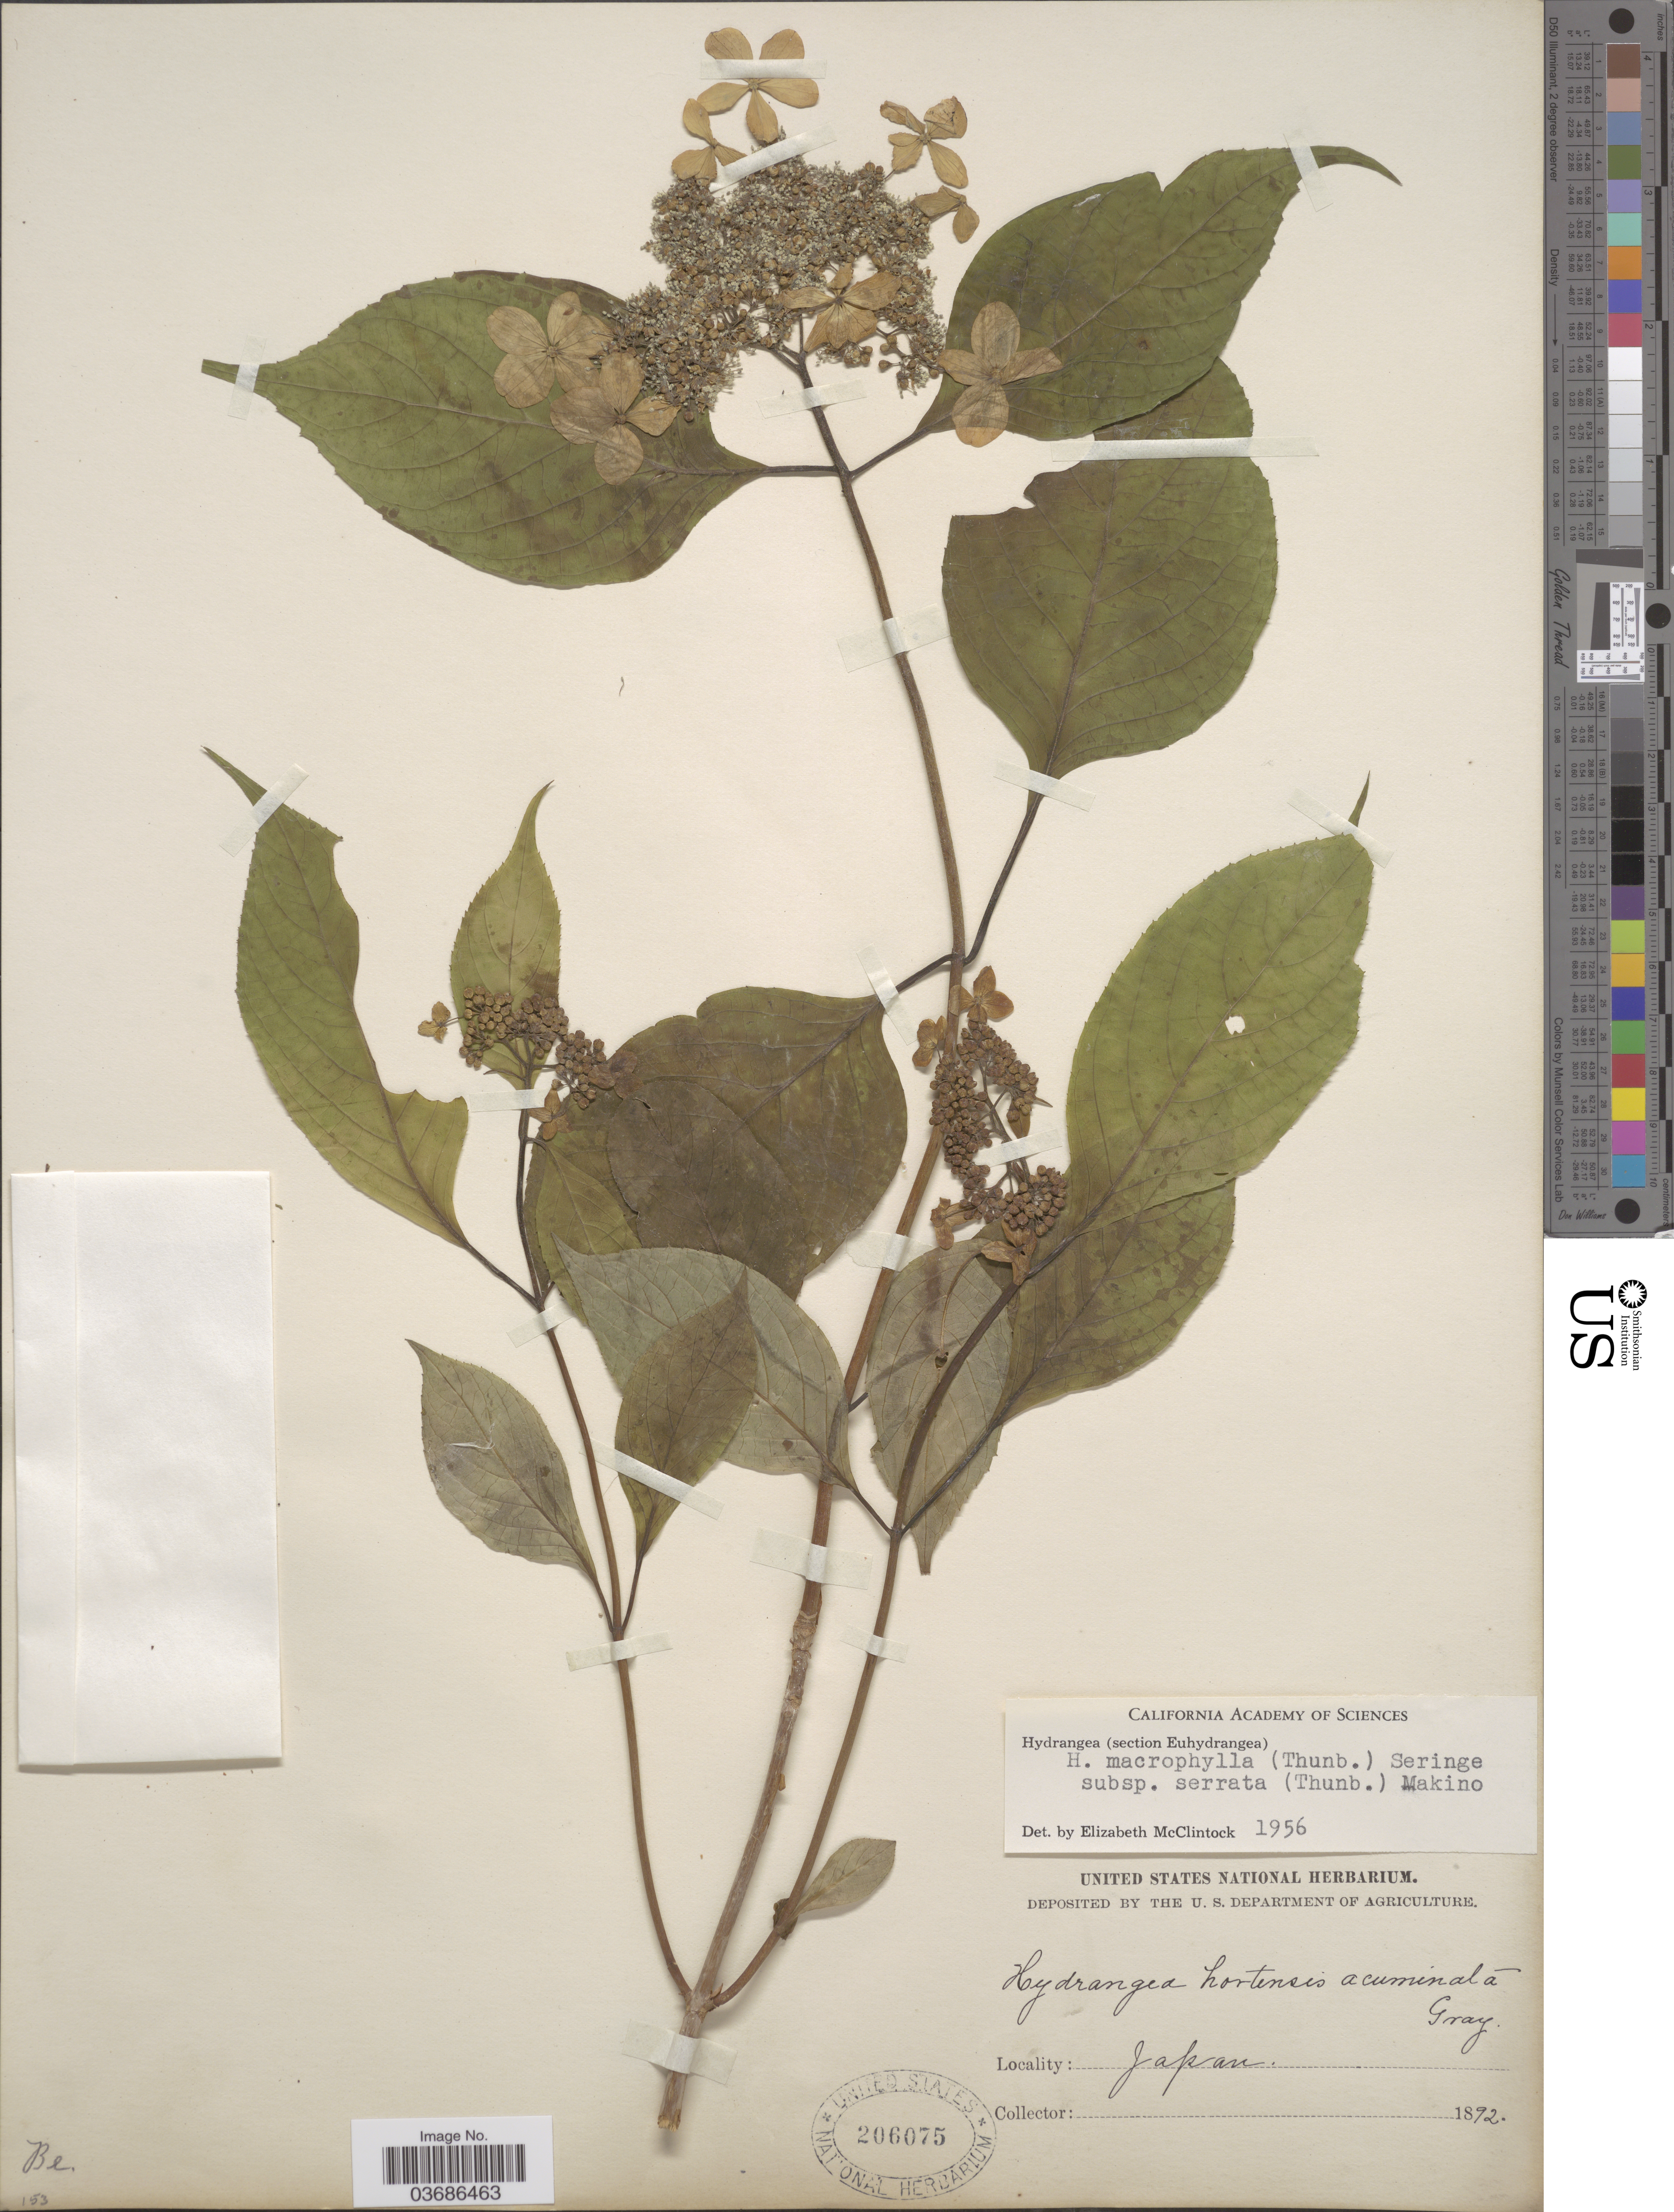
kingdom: Plantae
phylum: Tracheophyta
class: Magnoliopsida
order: Cornales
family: Hydrangeaceae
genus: Hydrangea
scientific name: Hydrangea macrophylla subsp. serrata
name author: (Thunb.) Makino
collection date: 1892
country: Japan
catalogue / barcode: US 206075